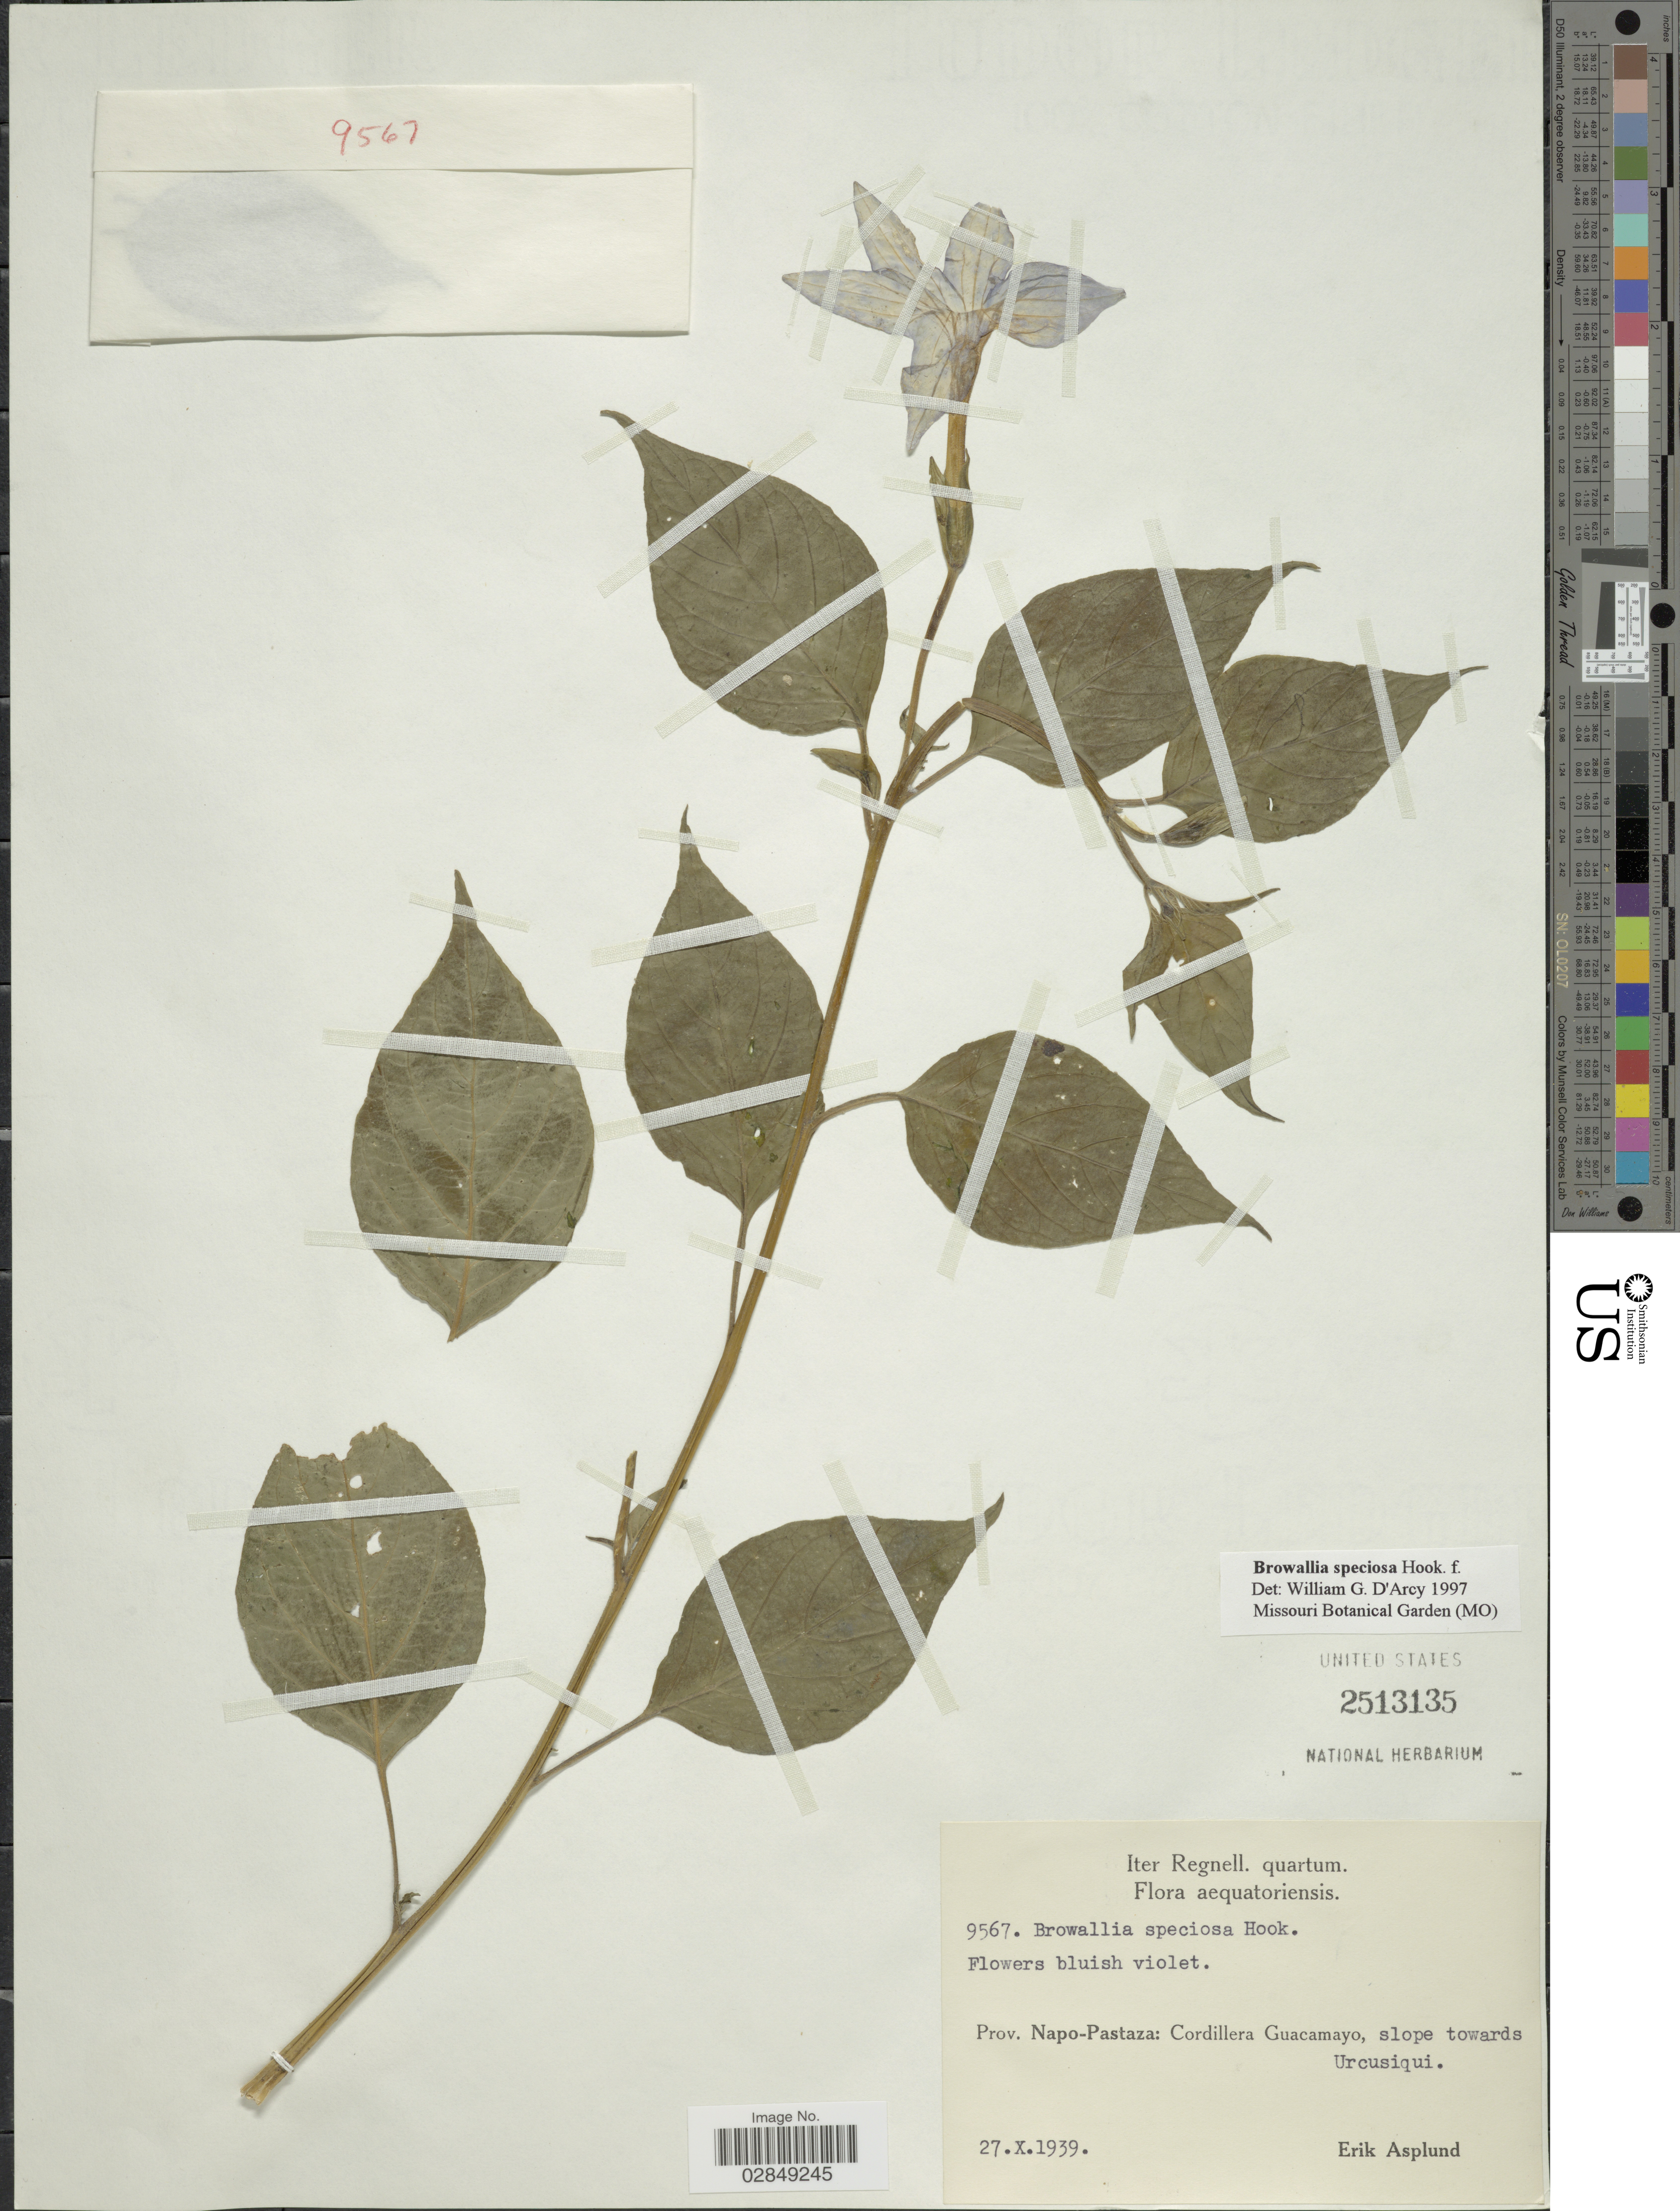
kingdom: Plantae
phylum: Tracheophyta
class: Magnoliopsida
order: Solanales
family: Solanaceae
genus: Browallia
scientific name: Browallia speciosa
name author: Hook.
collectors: E. Asplund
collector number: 9567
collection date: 1939-10-27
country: Ecuador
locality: Prov. Napo-Pastaza: Cordillera Guacamayo, slope towards Urcusiqui.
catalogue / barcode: US 2513135